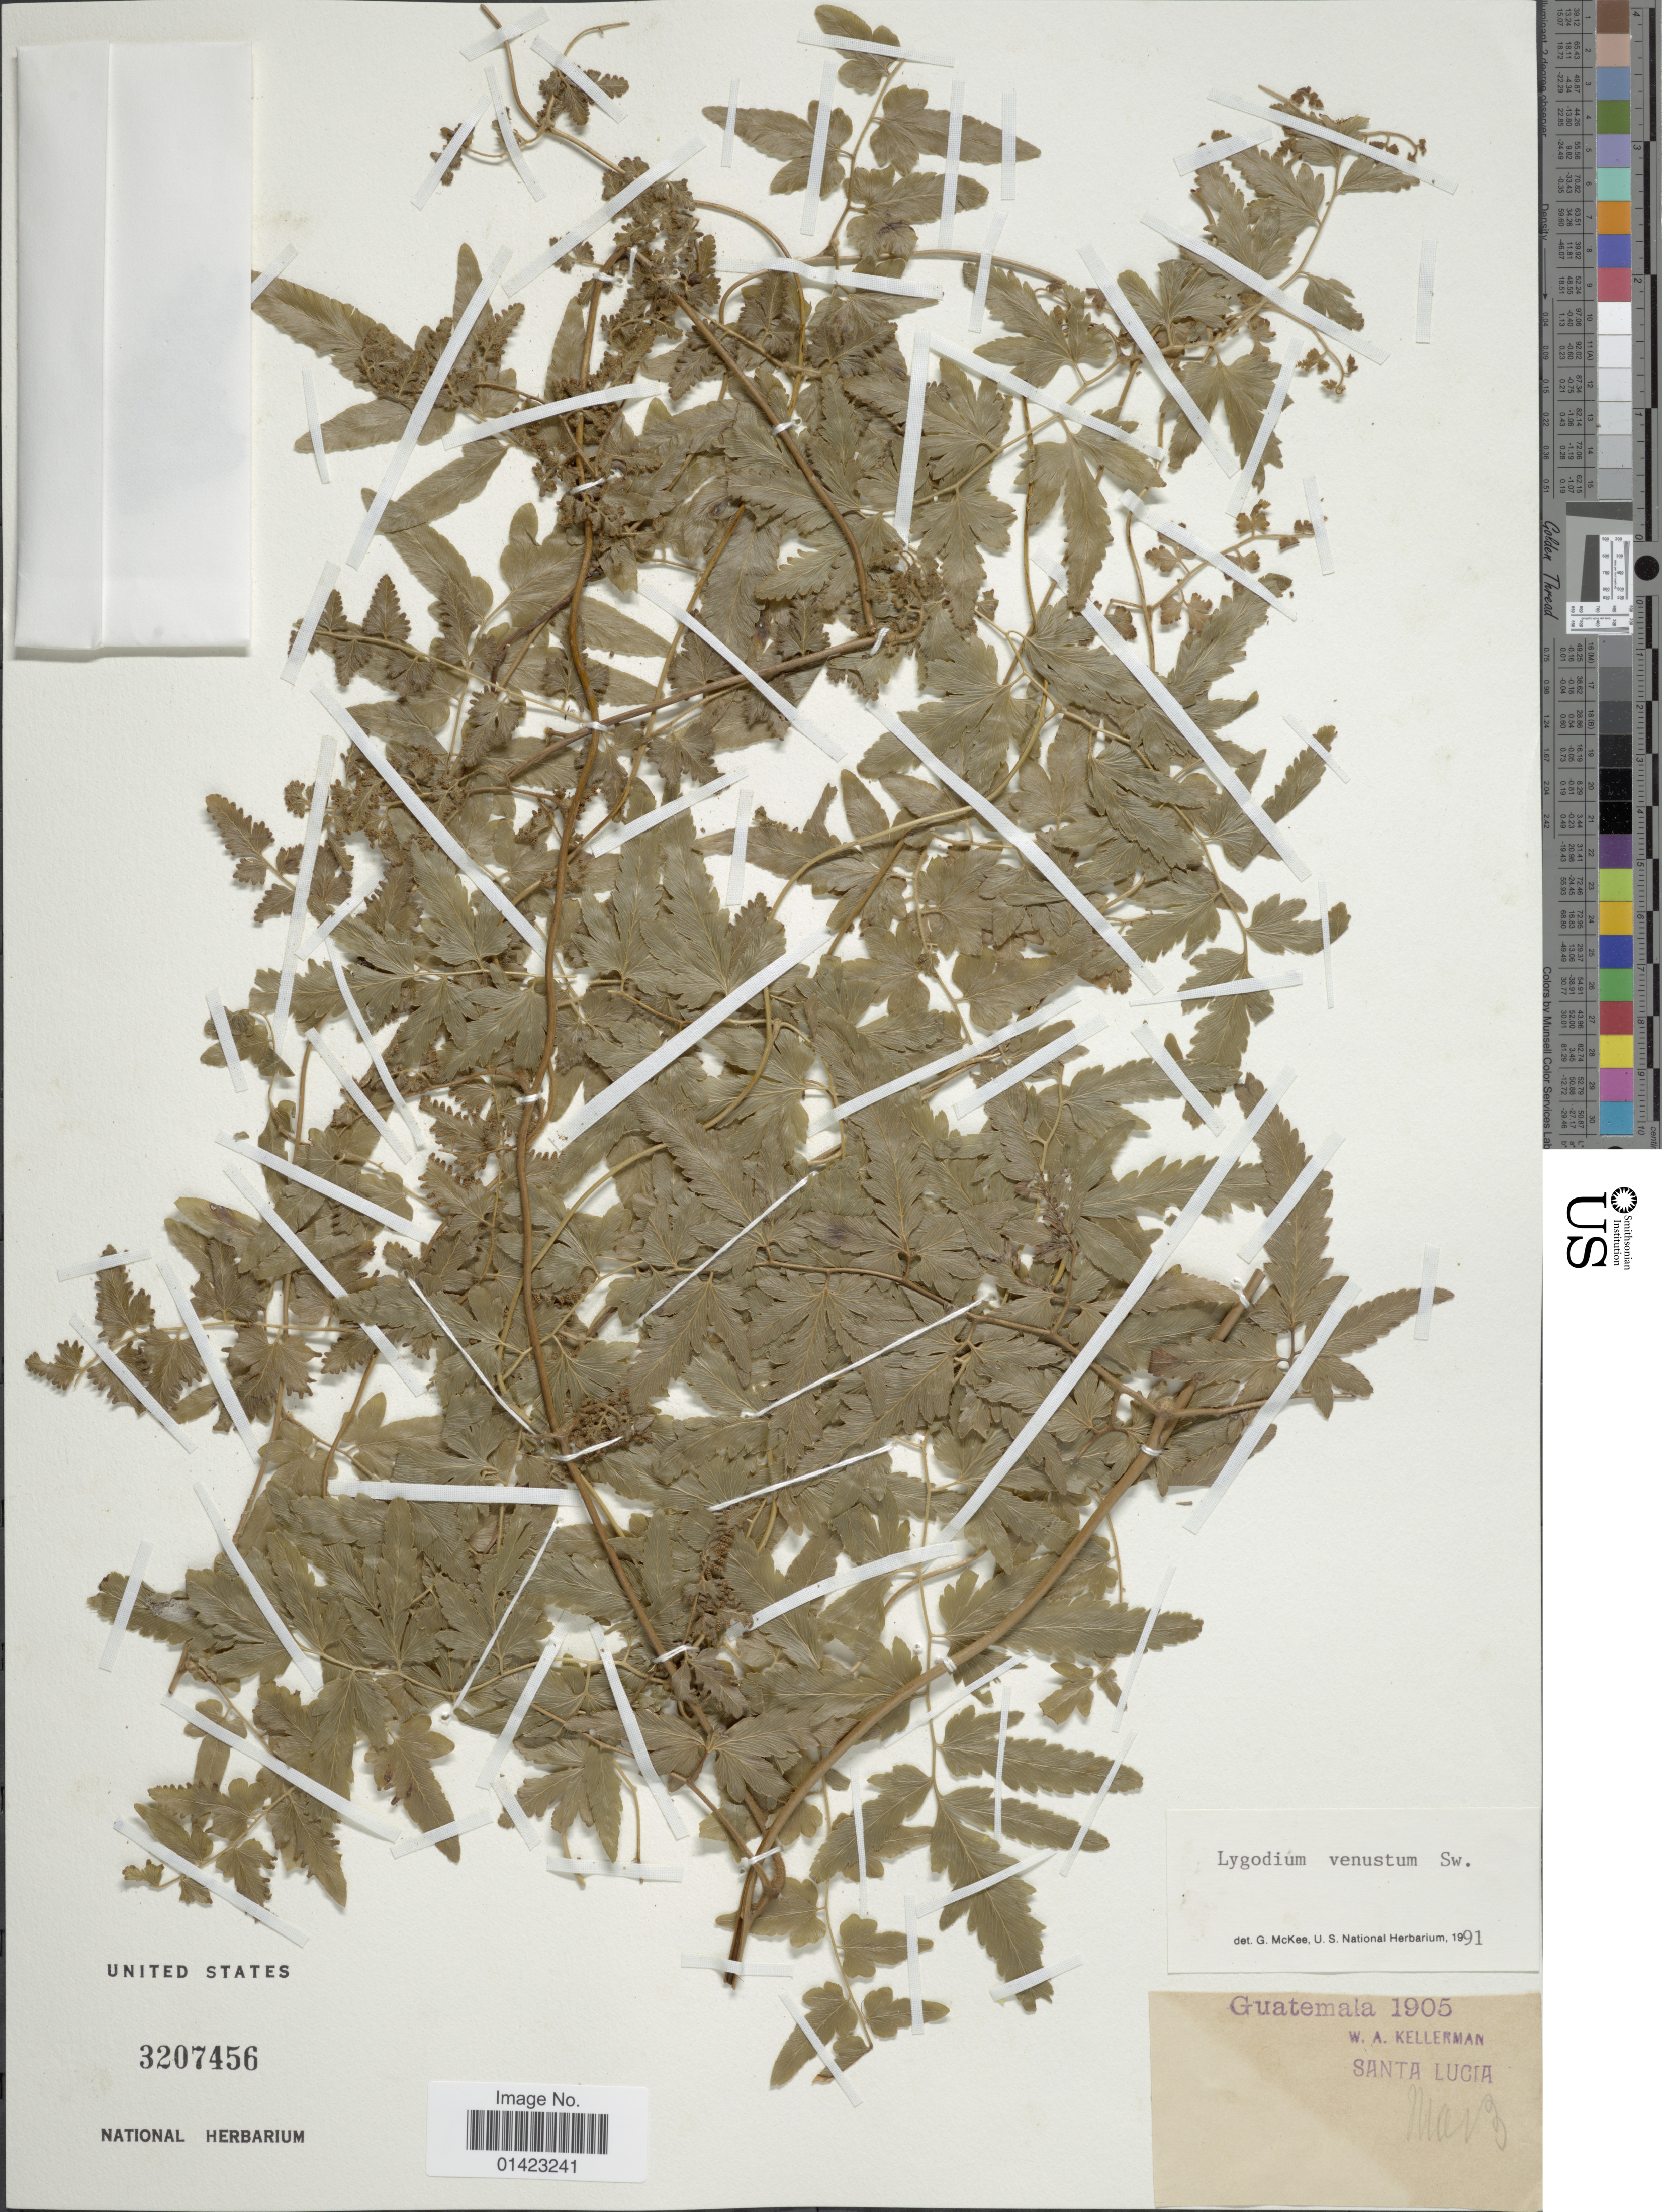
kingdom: Plantae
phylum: Tracheophyta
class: Polypodiopsida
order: Schizaeales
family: Lygodiaceae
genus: Lygodium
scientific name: Lygodium venustum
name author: Sw.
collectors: W. Kellerman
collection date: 1905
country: Guatemala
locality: Santa Lucia,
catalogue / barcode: US 3207456